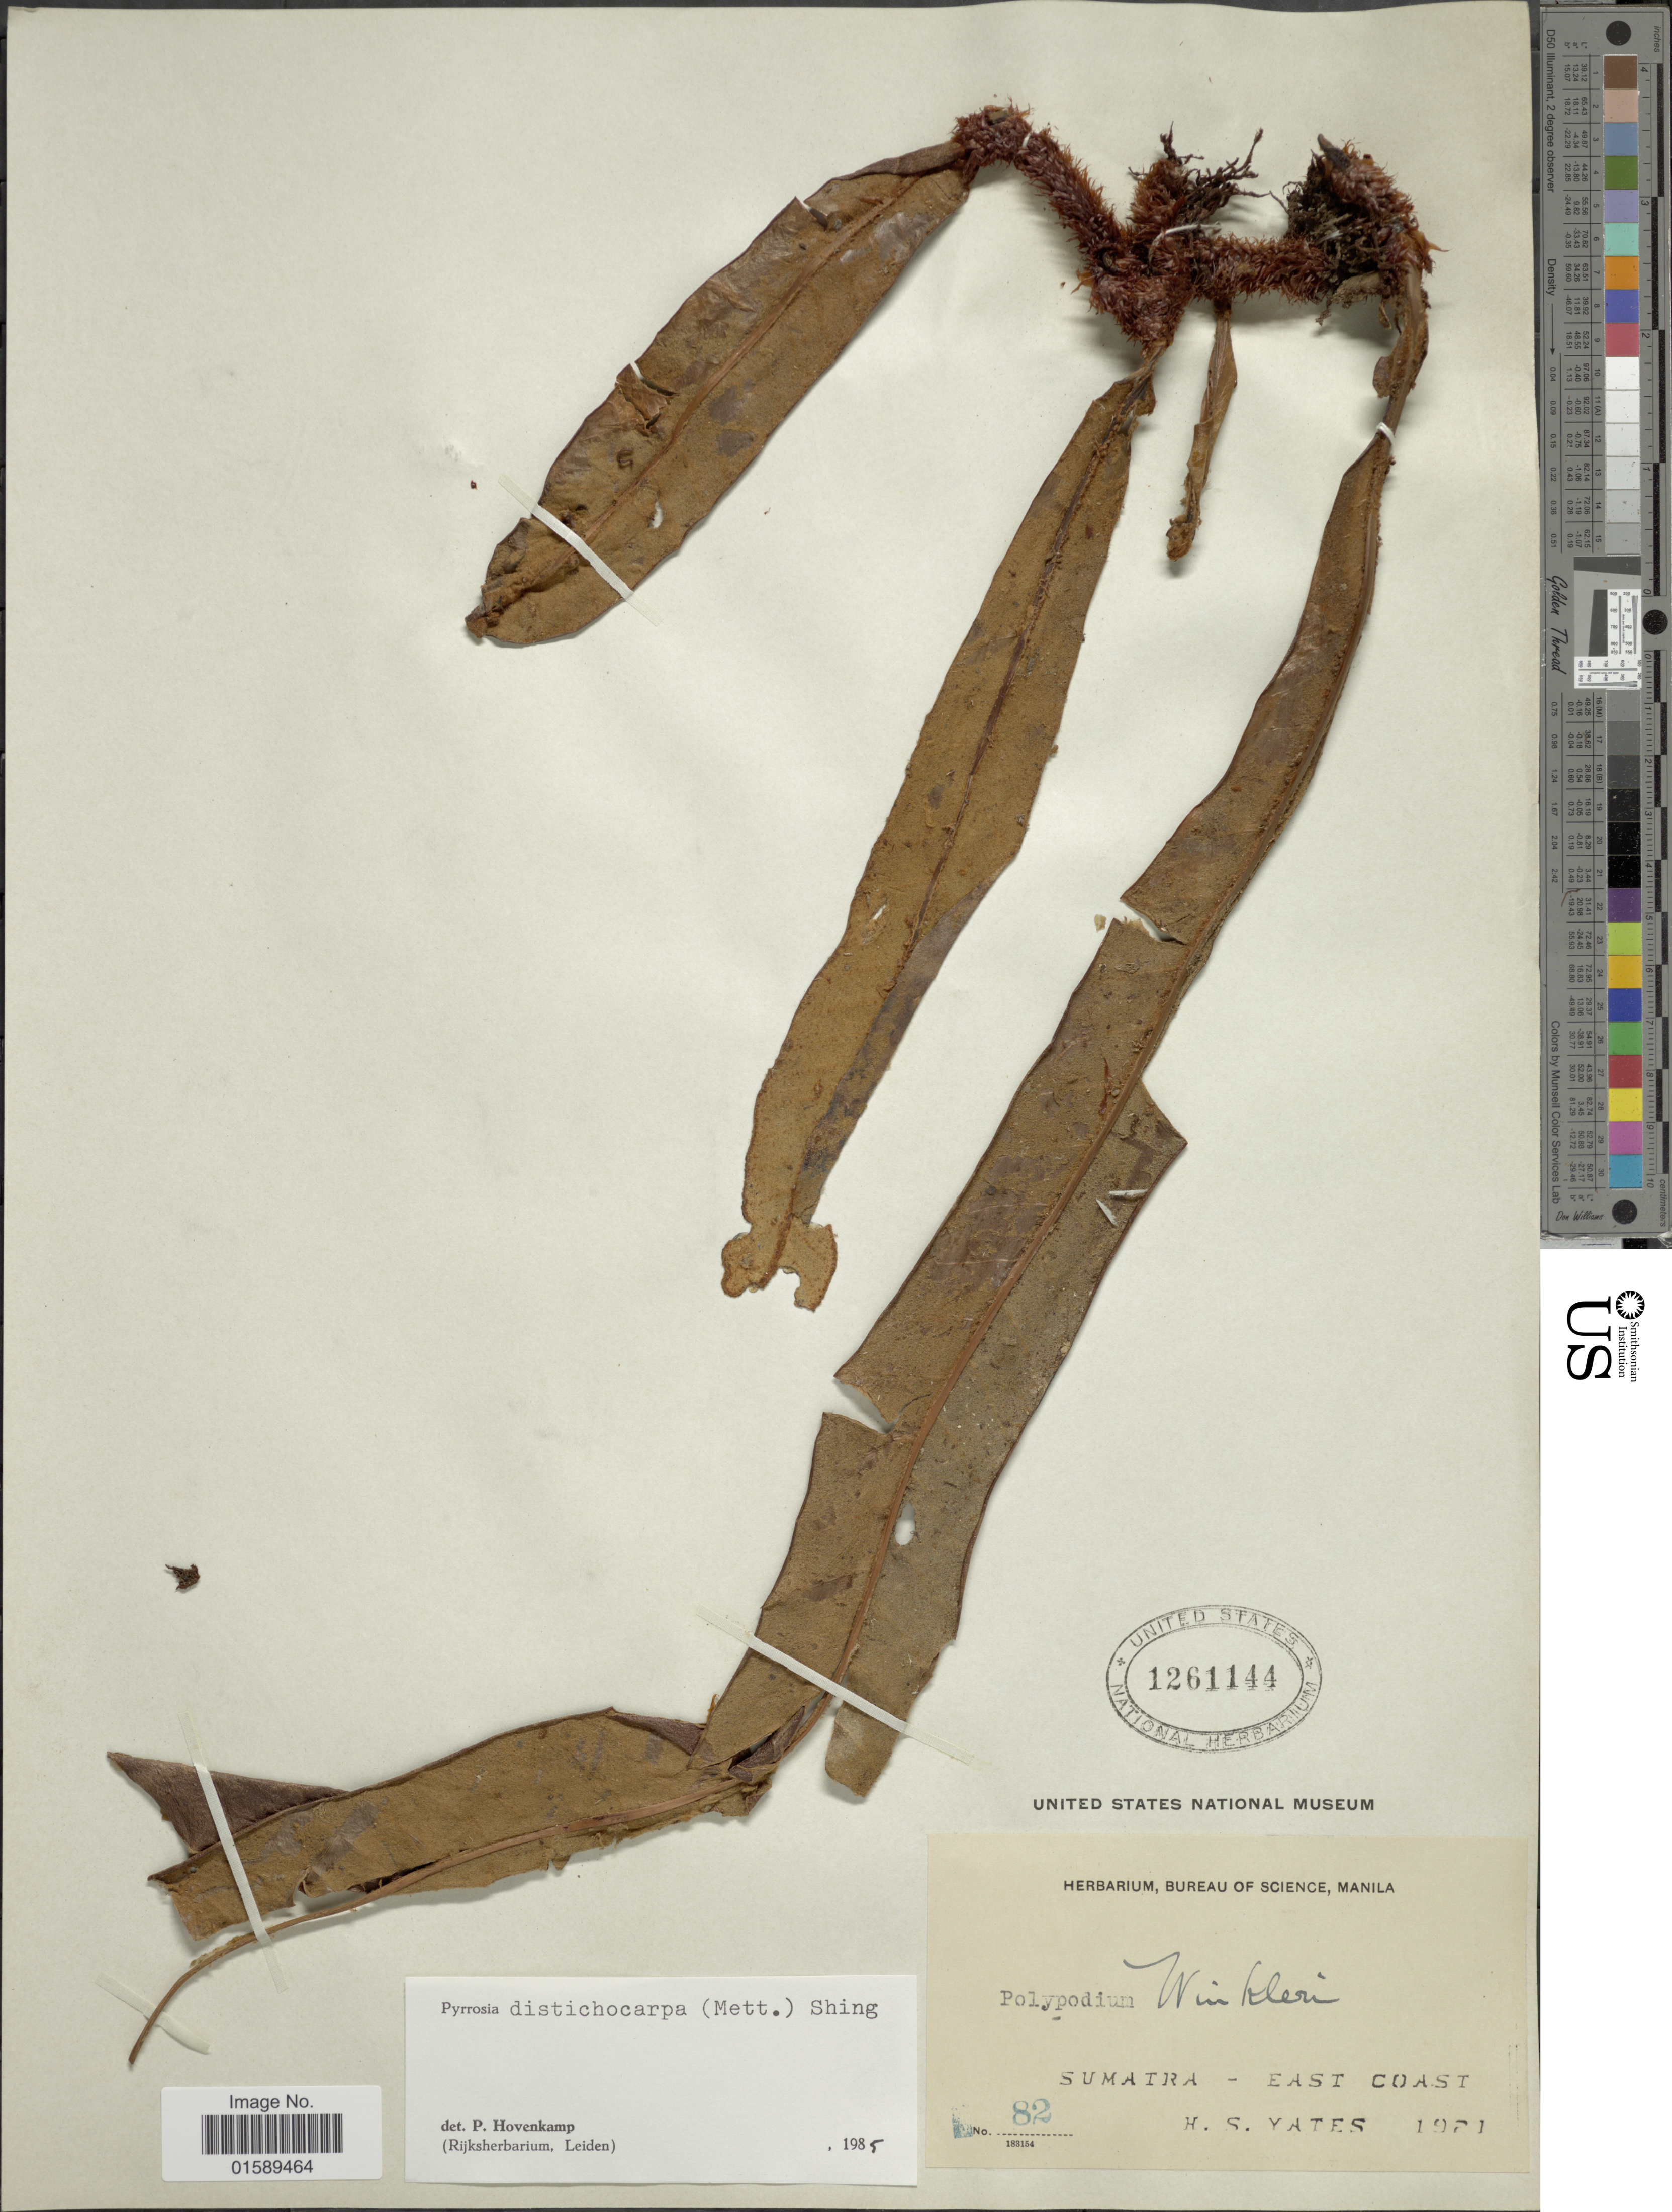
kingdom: Plantae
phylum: Tracheophyta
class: Polypodiopsida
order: Polypodiales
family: Polypodiaceae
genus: Pyrrosia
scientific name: Pyrrosia distichocarpa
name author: (Mett.) K.H. Shing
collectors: H. S. Yates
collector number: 82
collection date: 1921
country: Indonesia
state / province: Sumatra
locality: Sumatra - East Coast.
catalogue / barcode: US 1261144